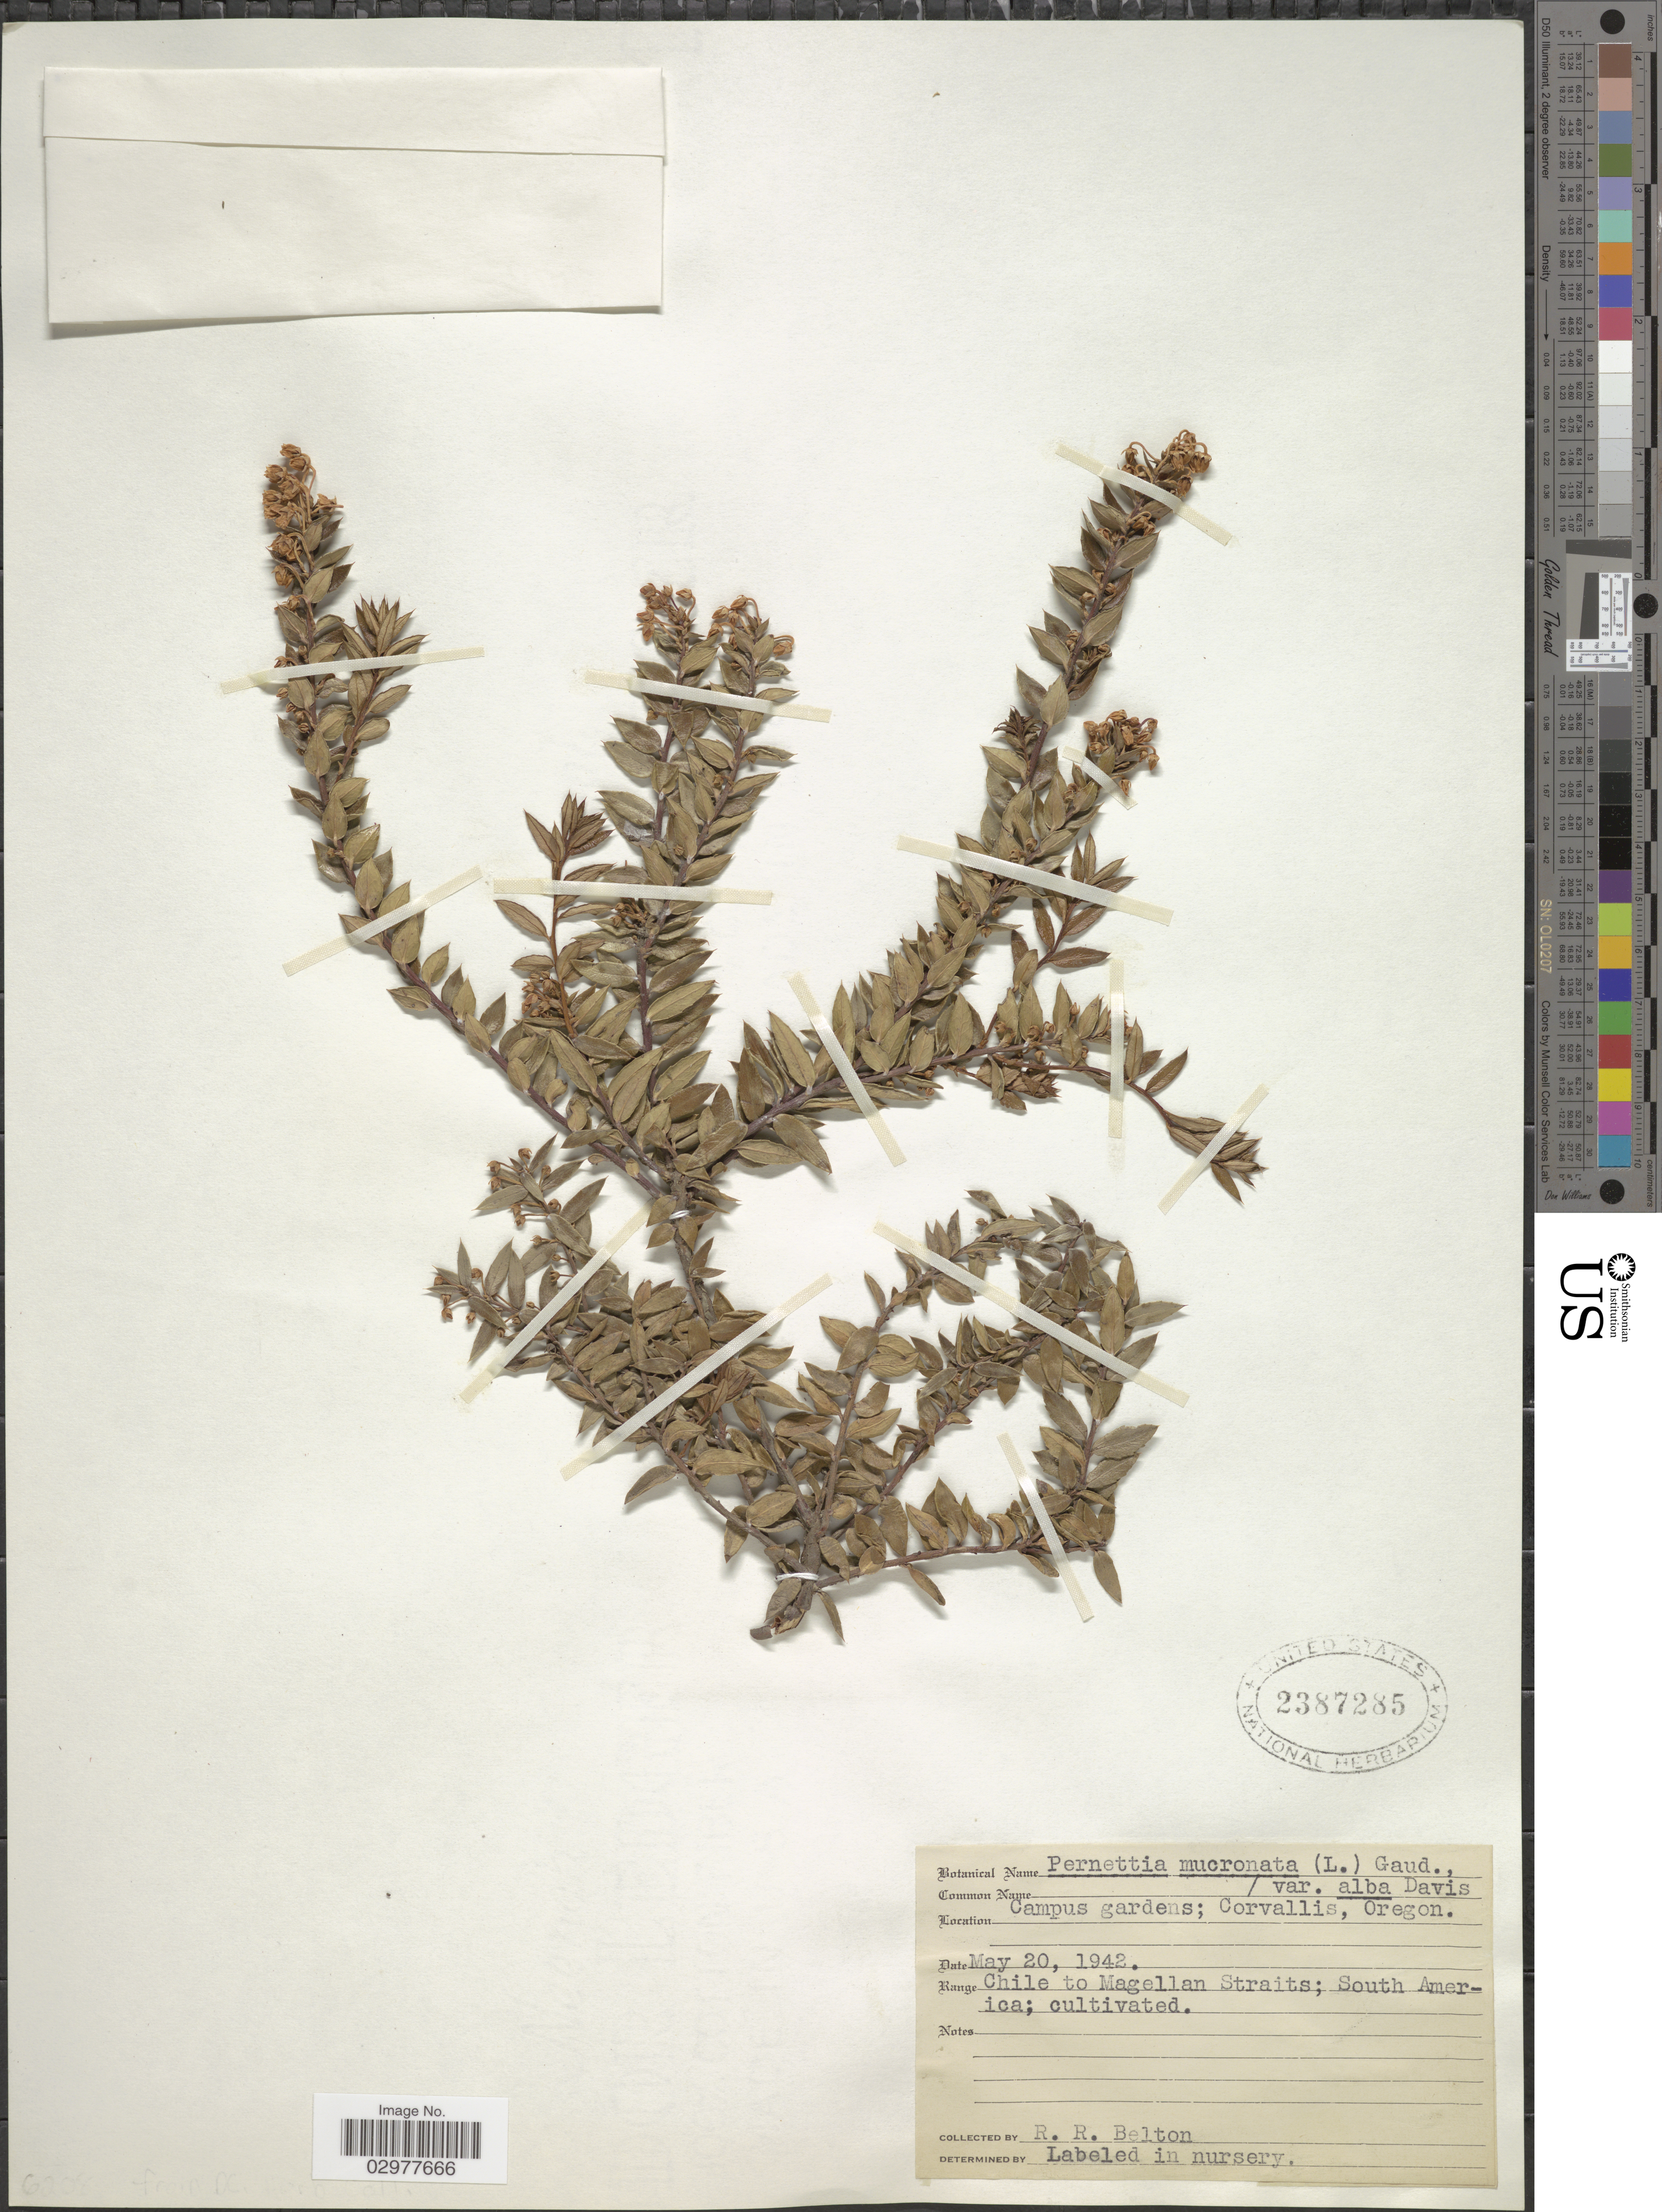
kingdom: Plantae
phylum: Tracheophyta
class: Magnoliopsida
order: Ericales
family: Ericaceae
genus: Pernettya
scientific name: Pernettya mucronata f. alba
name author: Voss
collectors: R. Belton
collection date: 1942-05-20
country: United States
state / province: Oregon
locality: Campus gardens; Corvallis.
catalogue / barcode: US 2387285